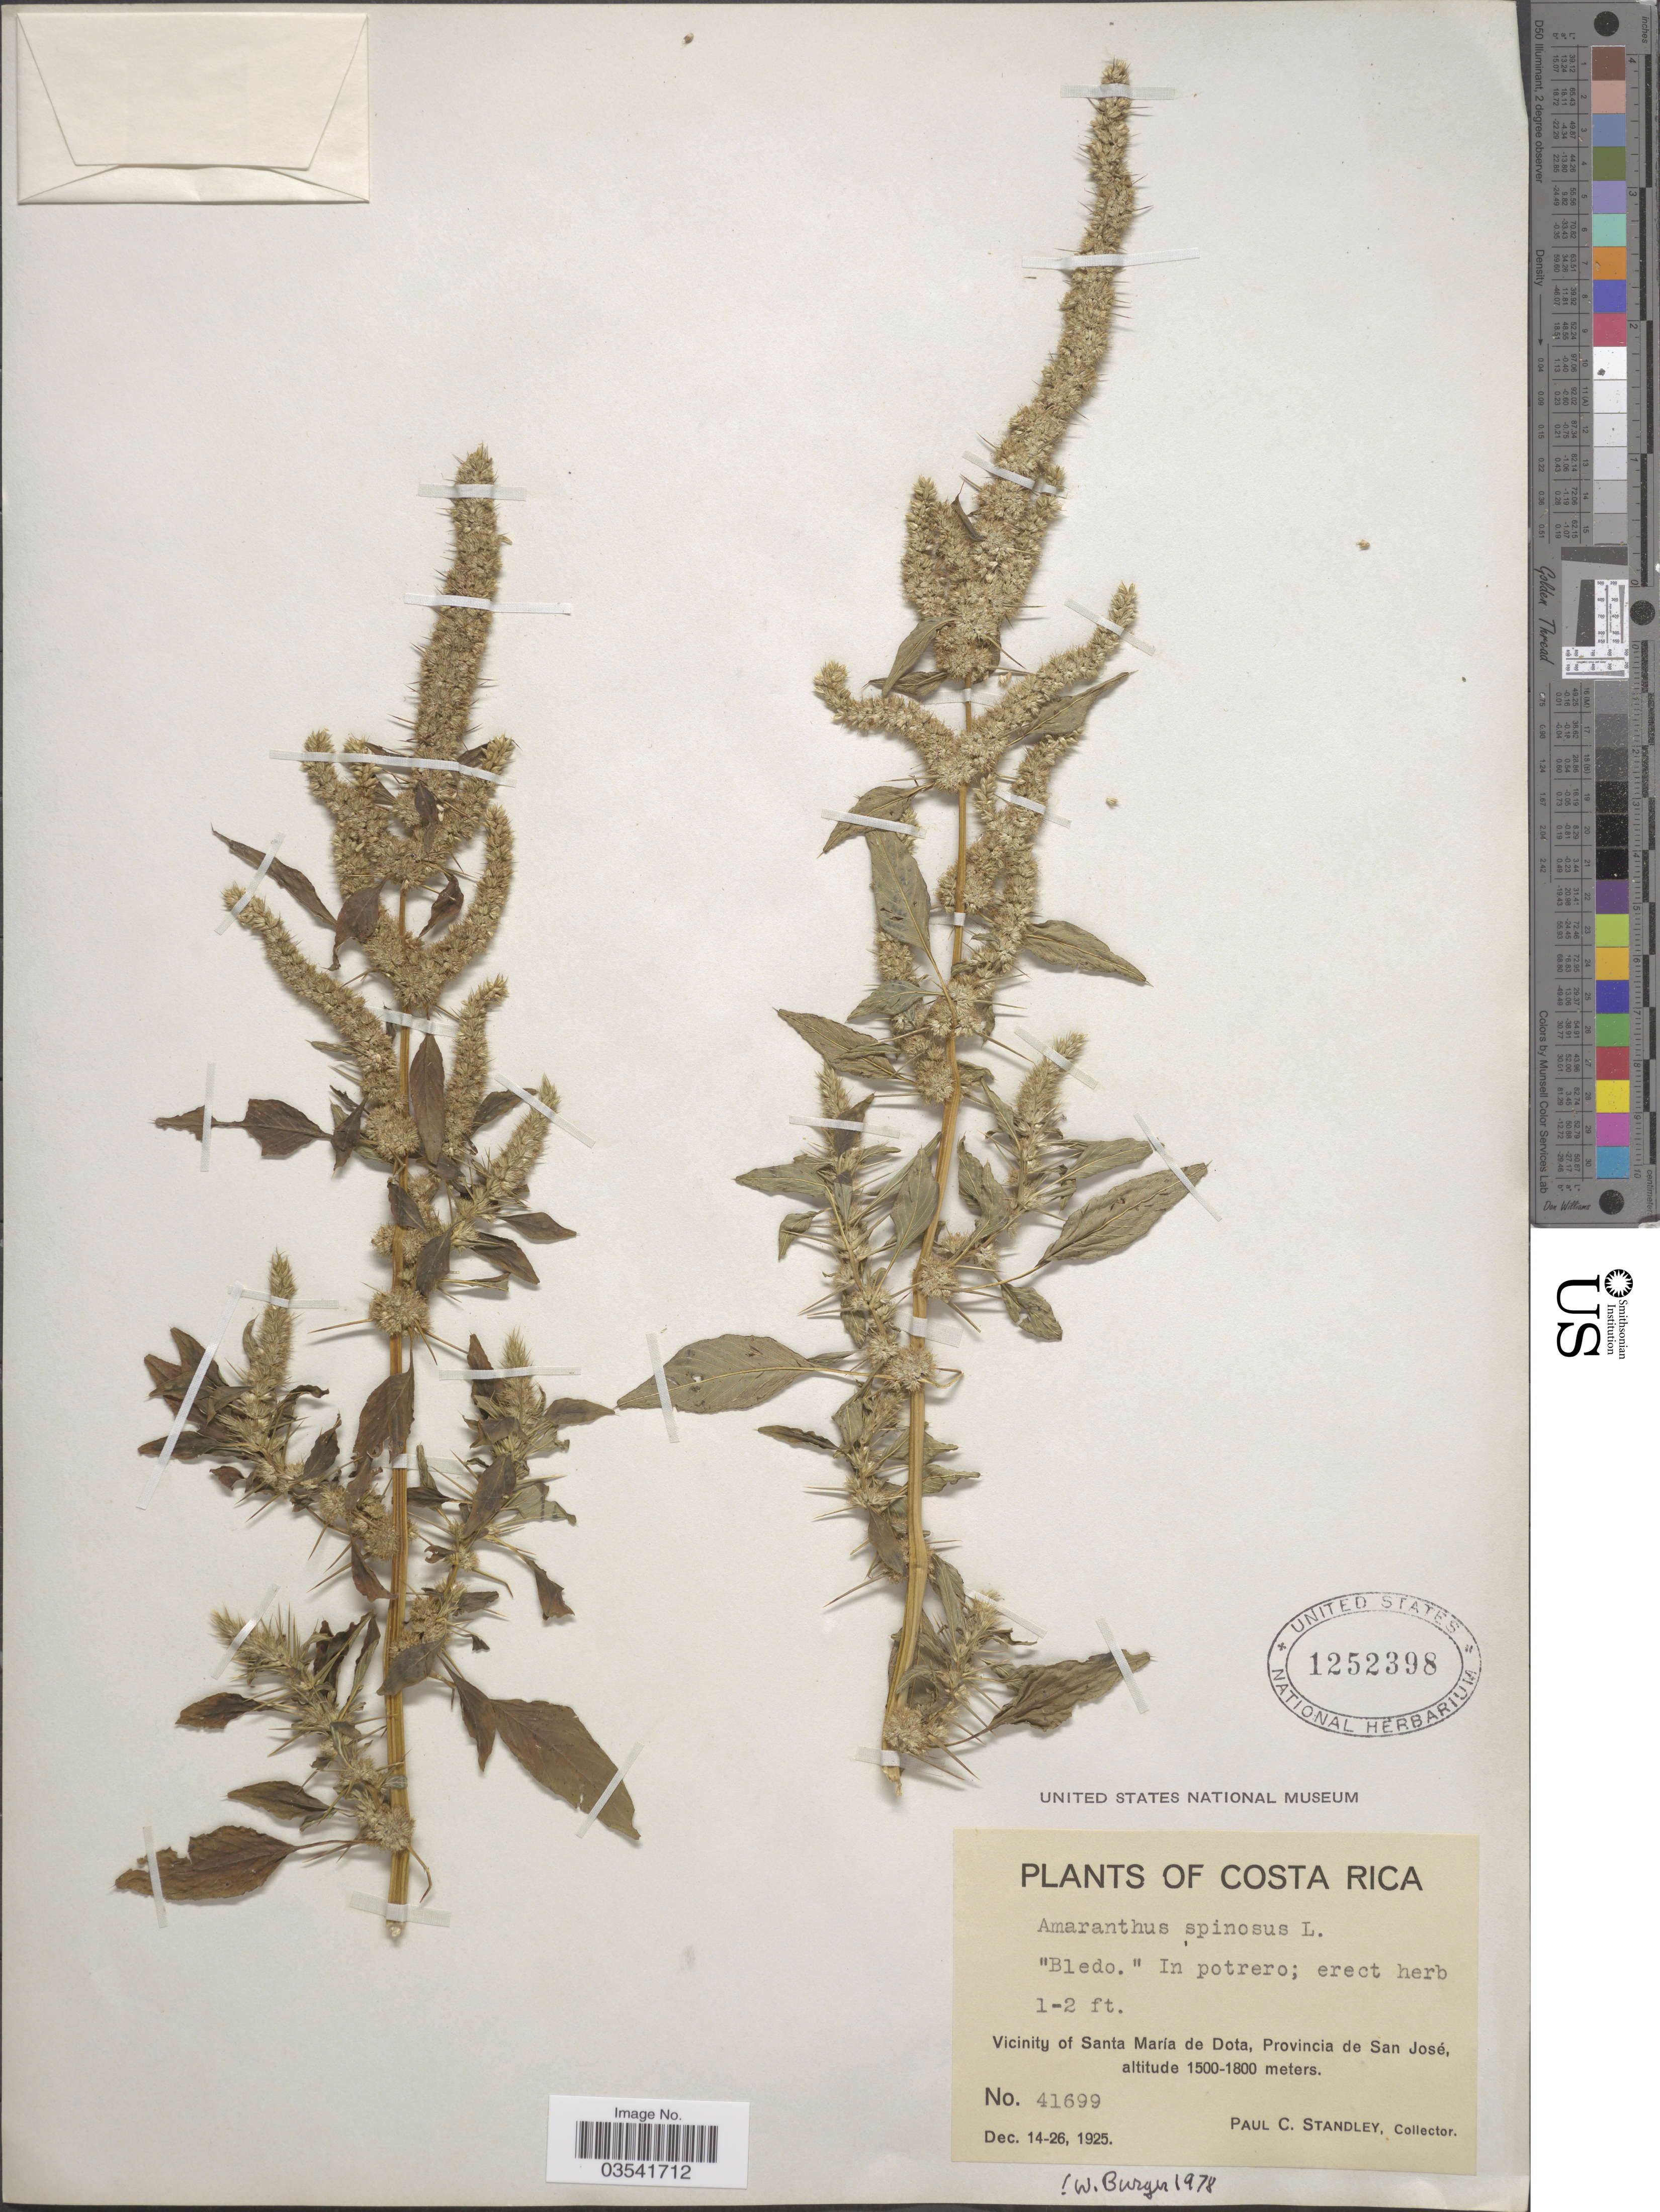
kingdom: Plantae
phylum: Tracheophyta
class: Magnoliopsida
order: Caryophyllales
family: Amaranthaceae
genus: Amaranthus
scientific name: Amaranthus spinosus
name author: L.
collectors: P. C. Standley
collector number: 41699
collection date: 1925-12-14/1925-12-26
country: Costa Rica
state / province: San José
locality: Vicinity of Santa María de Dota.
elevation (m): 1500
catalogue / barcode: US 1252398